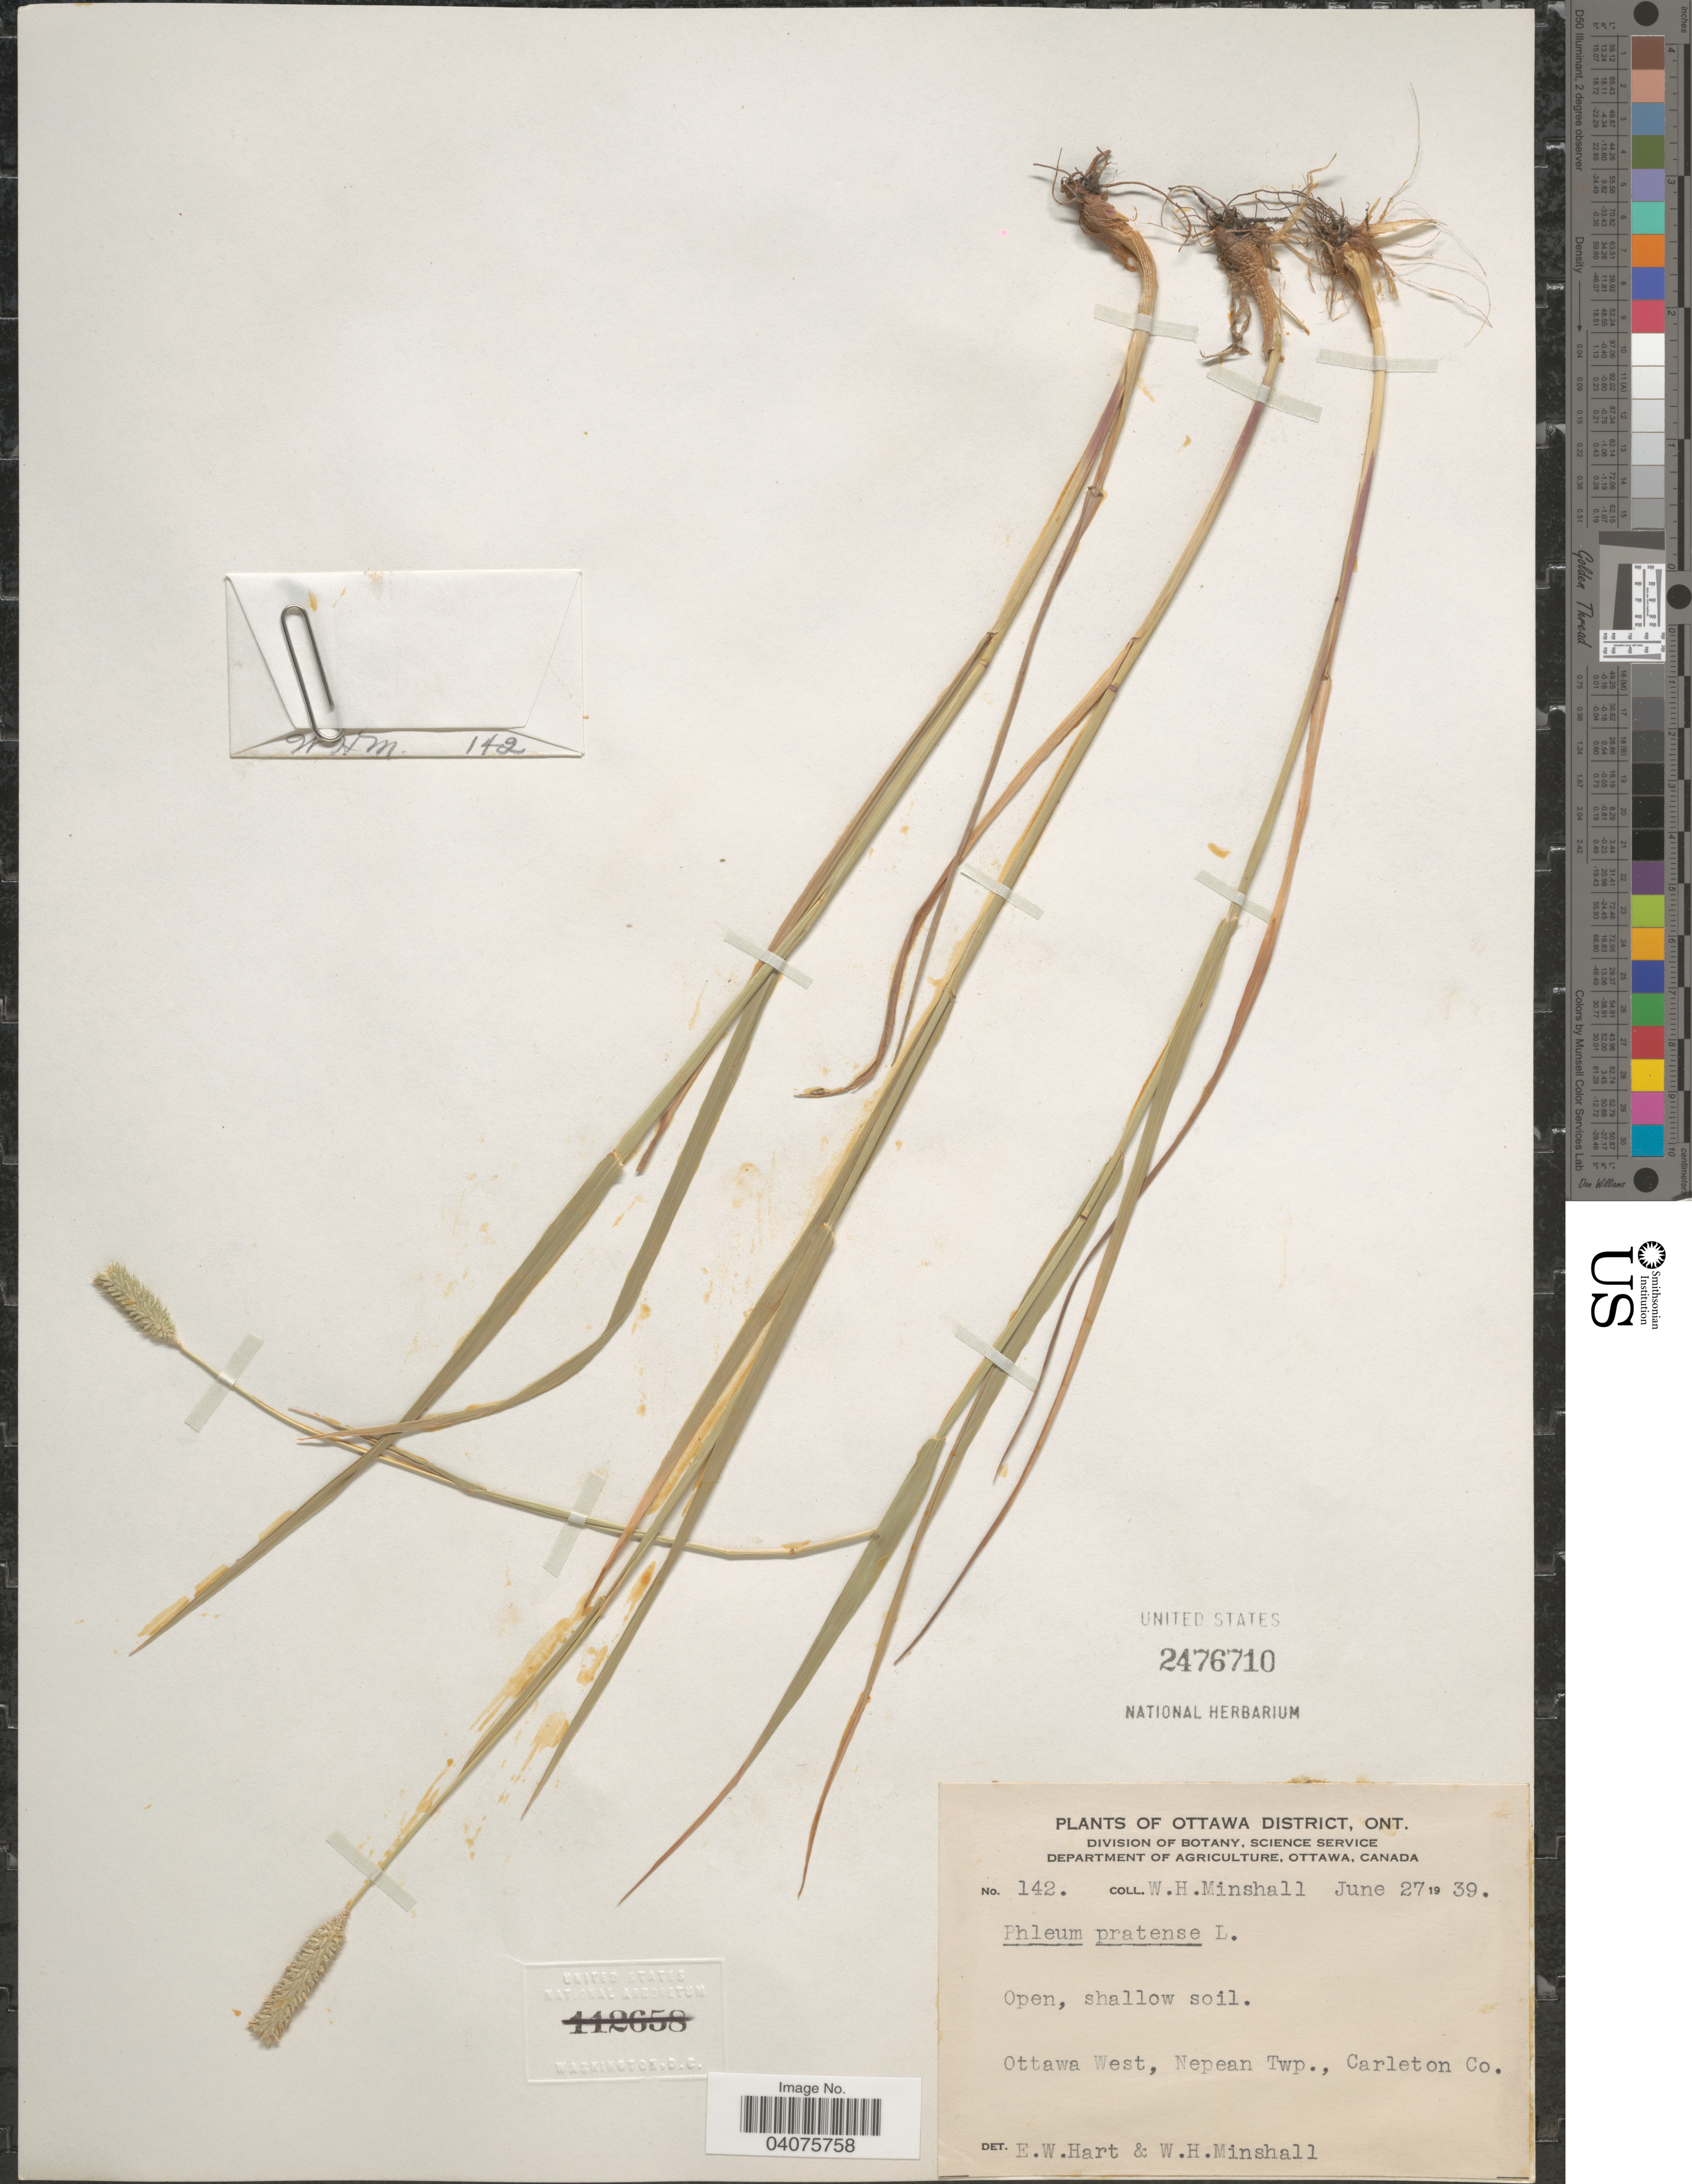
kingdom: Plantae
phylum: Tracheophyta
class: Liliopsida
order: Poales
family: Poaceae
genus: Phleum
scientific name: Phleum pratense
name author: L.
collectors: W. Minshall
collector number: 142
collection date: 1939-06-27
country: Canada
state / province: Ontario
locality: Ottawa District. Ottawa West, Nepean Twp., Carleton Co.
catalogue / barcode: US 2476710